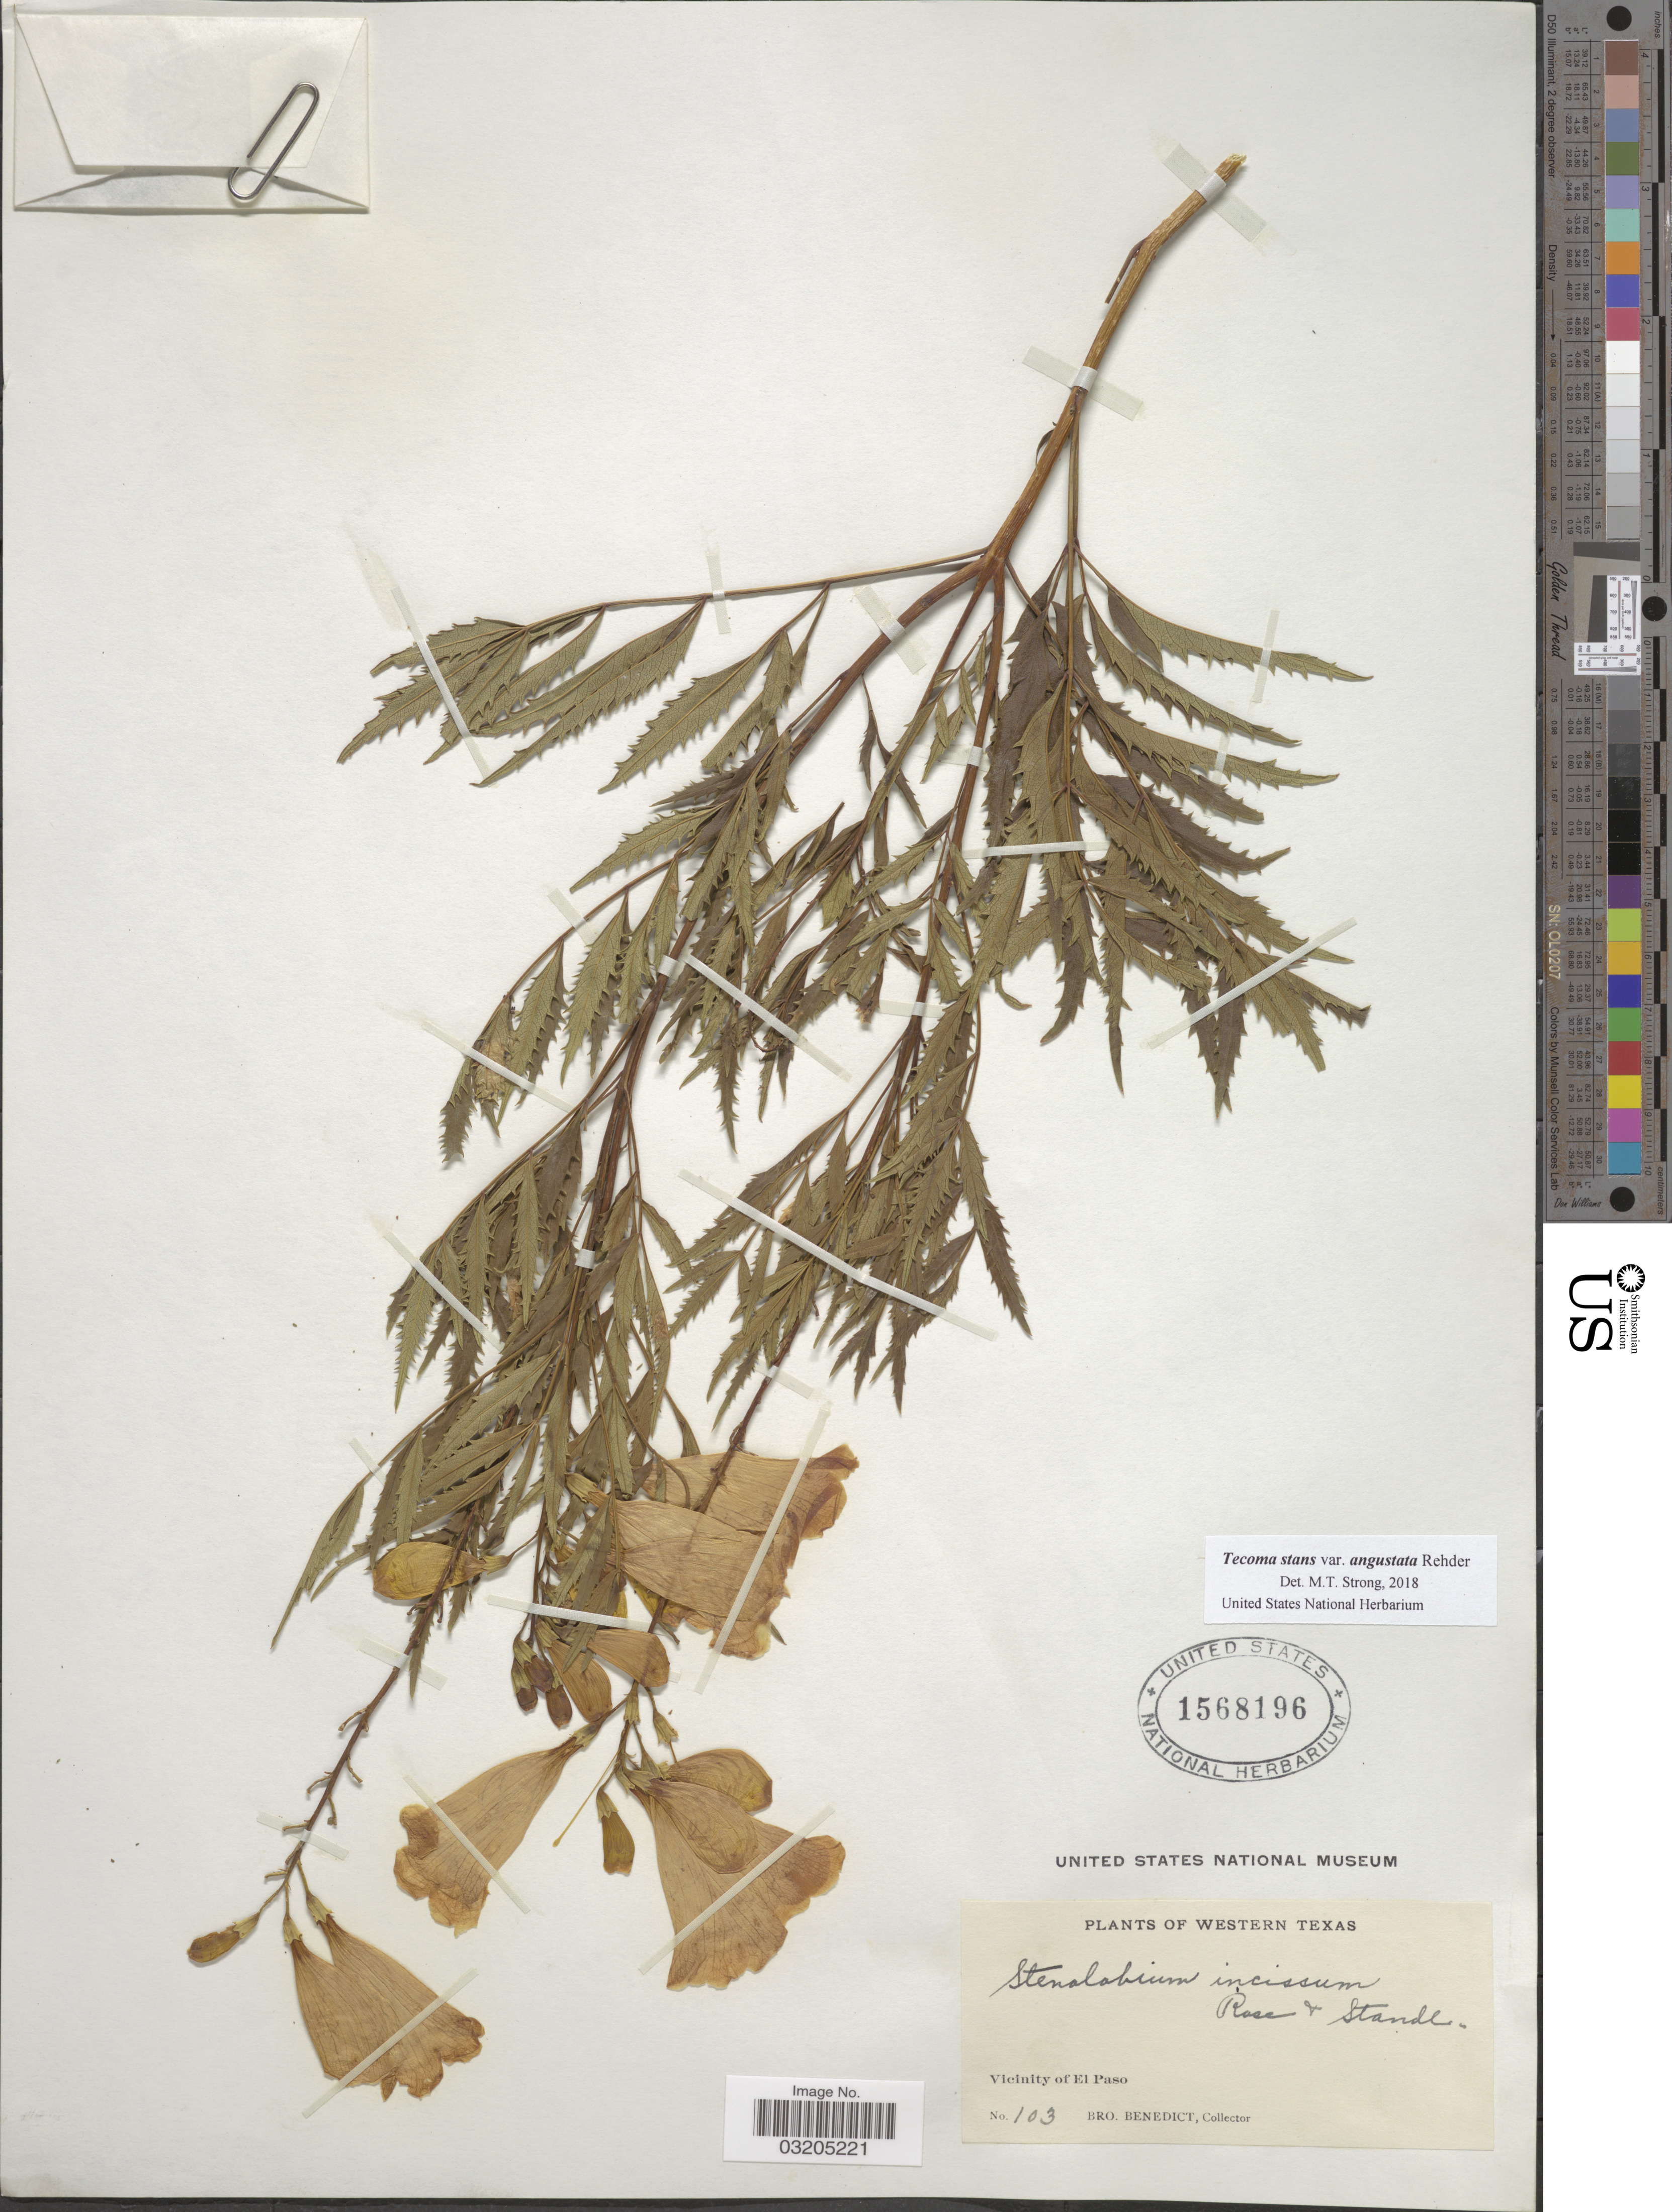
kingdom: Plantae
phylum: Tracheophyta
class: Magnoliopsida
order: Lamiales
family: Bignoniaceae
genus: Tecoma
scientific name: Tecoma stans var. angustata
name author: Rehder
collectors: Bro. Benedict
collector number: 103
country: United States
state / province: Texas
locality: Western Texas. Vicinity of El Paso.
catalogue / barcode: US 1568196